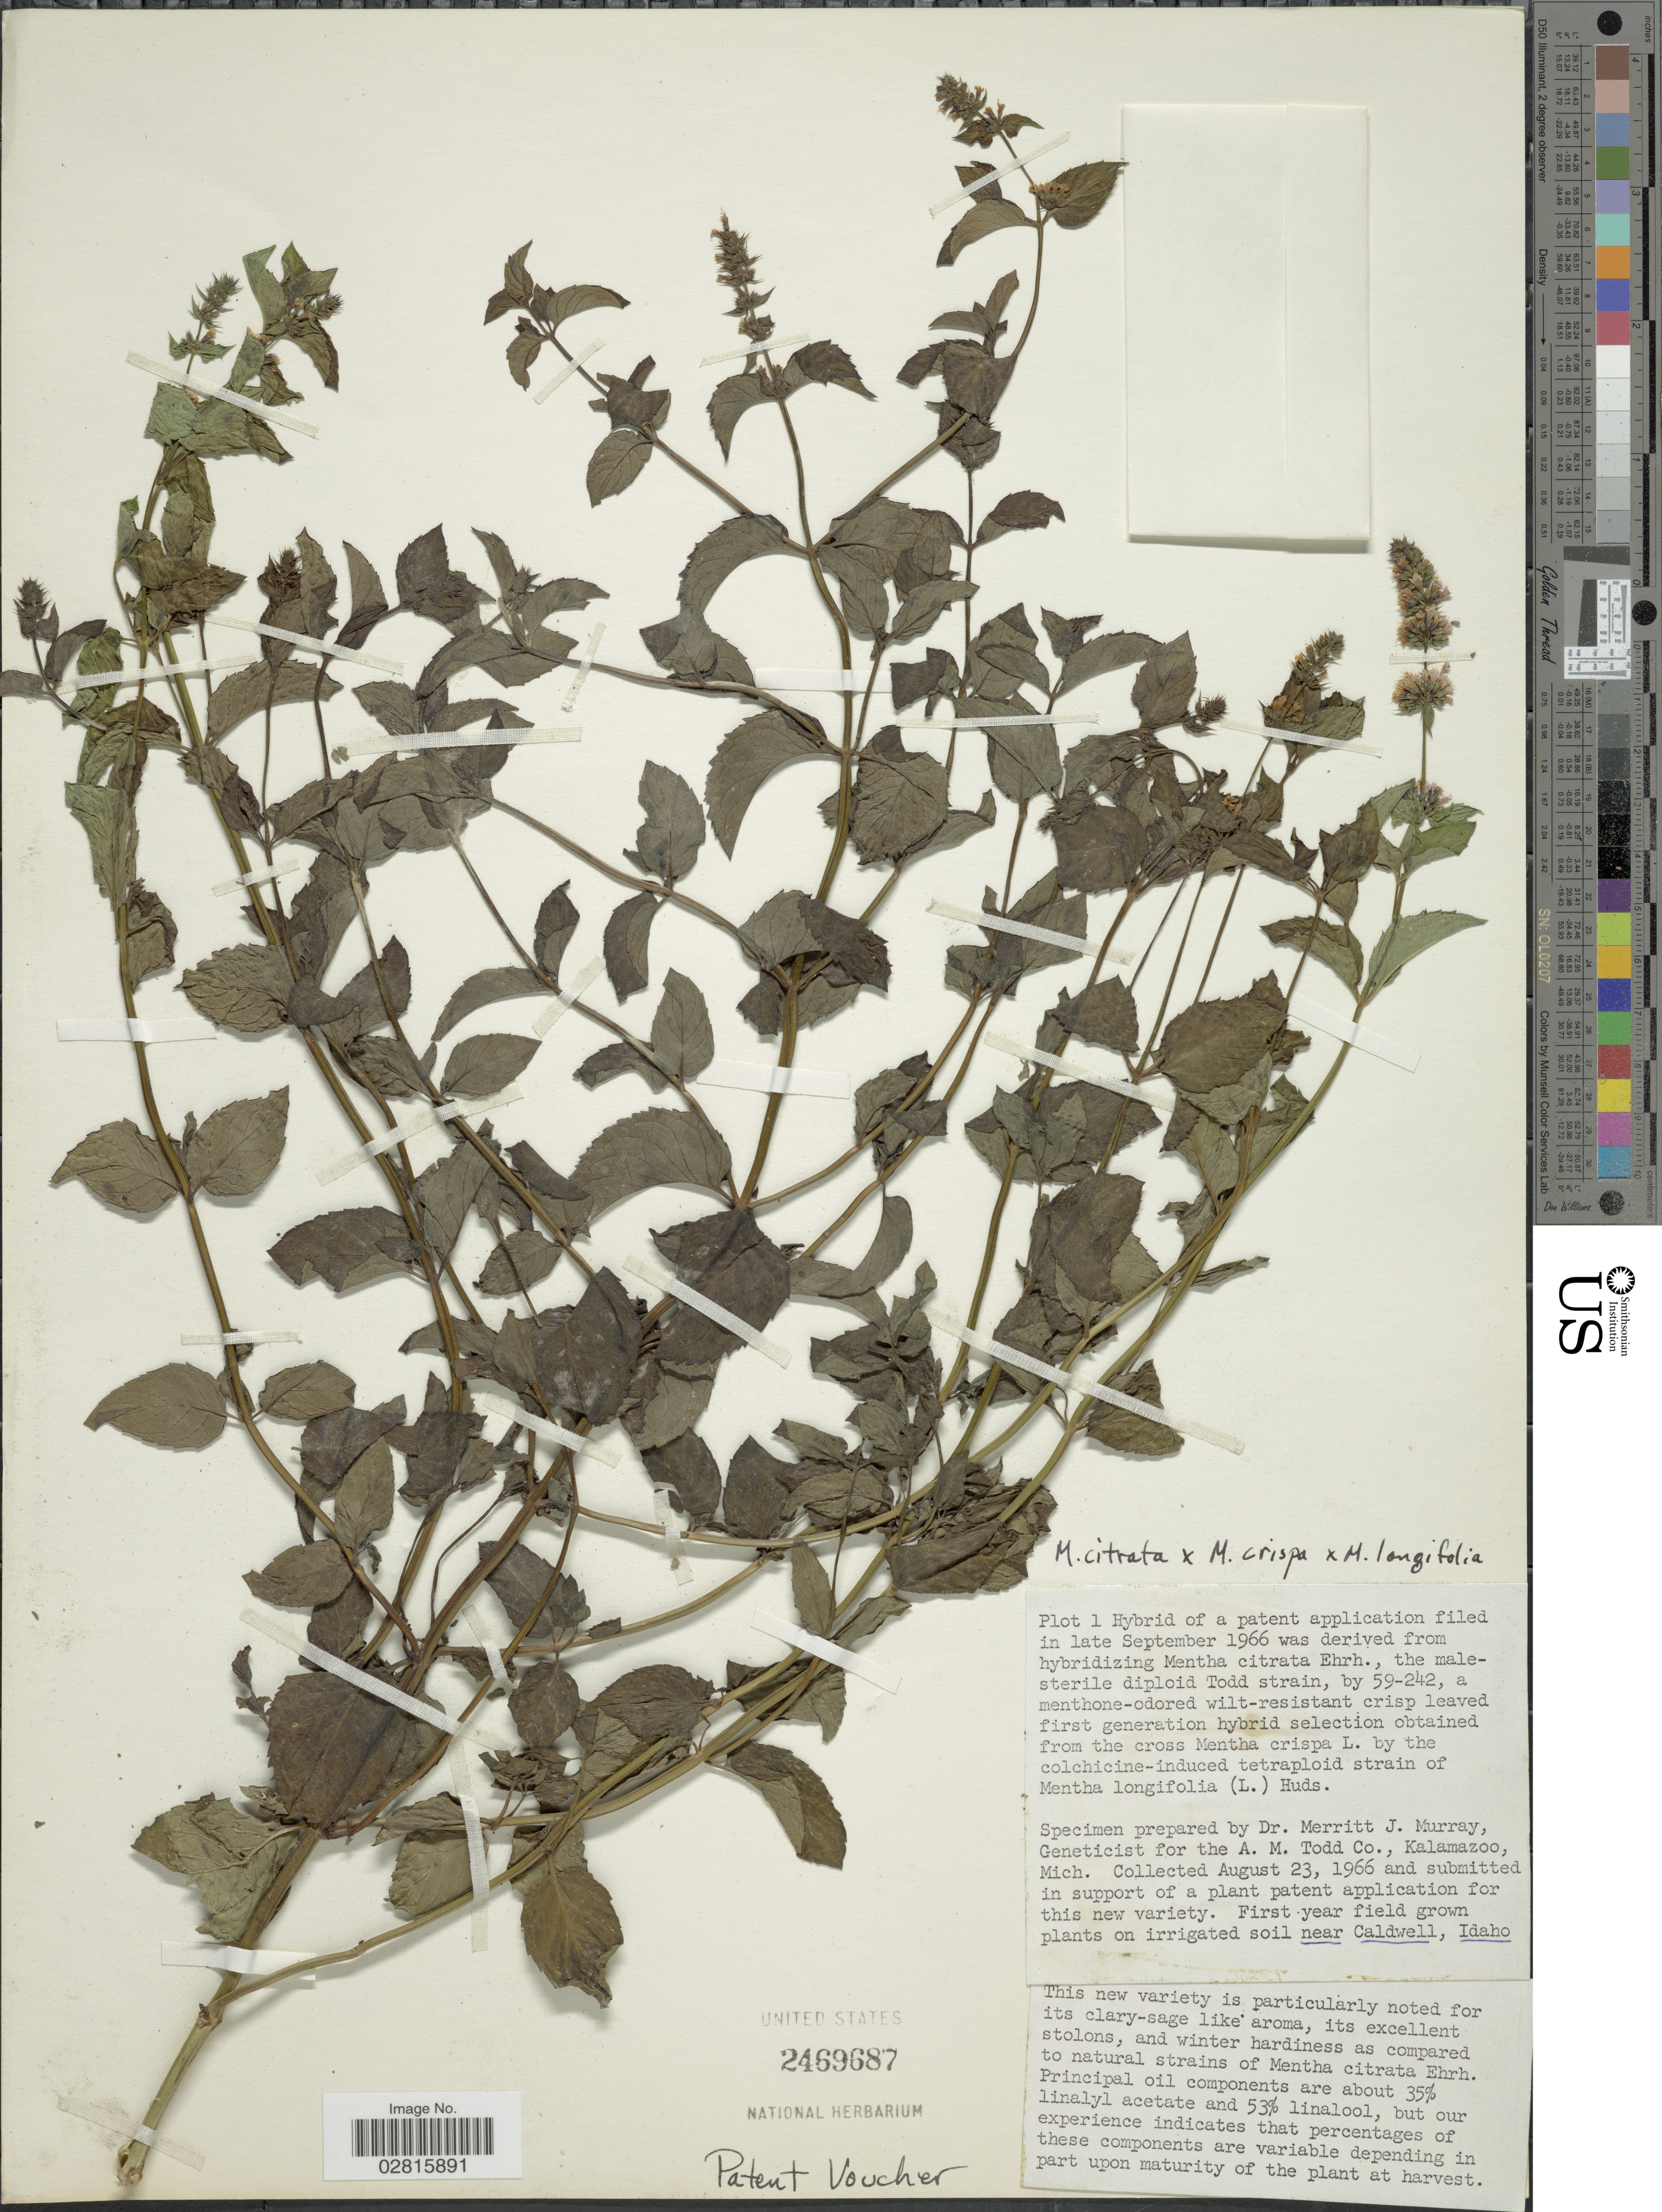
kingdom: Plantae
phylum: Tracheophyta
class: Magnoliopsida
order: Lamiales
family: Lamiaceae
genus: Mentha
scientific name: Mentha citrata x M. crispa L.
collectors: M. Murray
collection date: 1966-08-23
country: United States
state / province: Michigan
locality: A.M. Todd Co., Kalamazoo, Mich.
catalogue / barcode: US 2469687